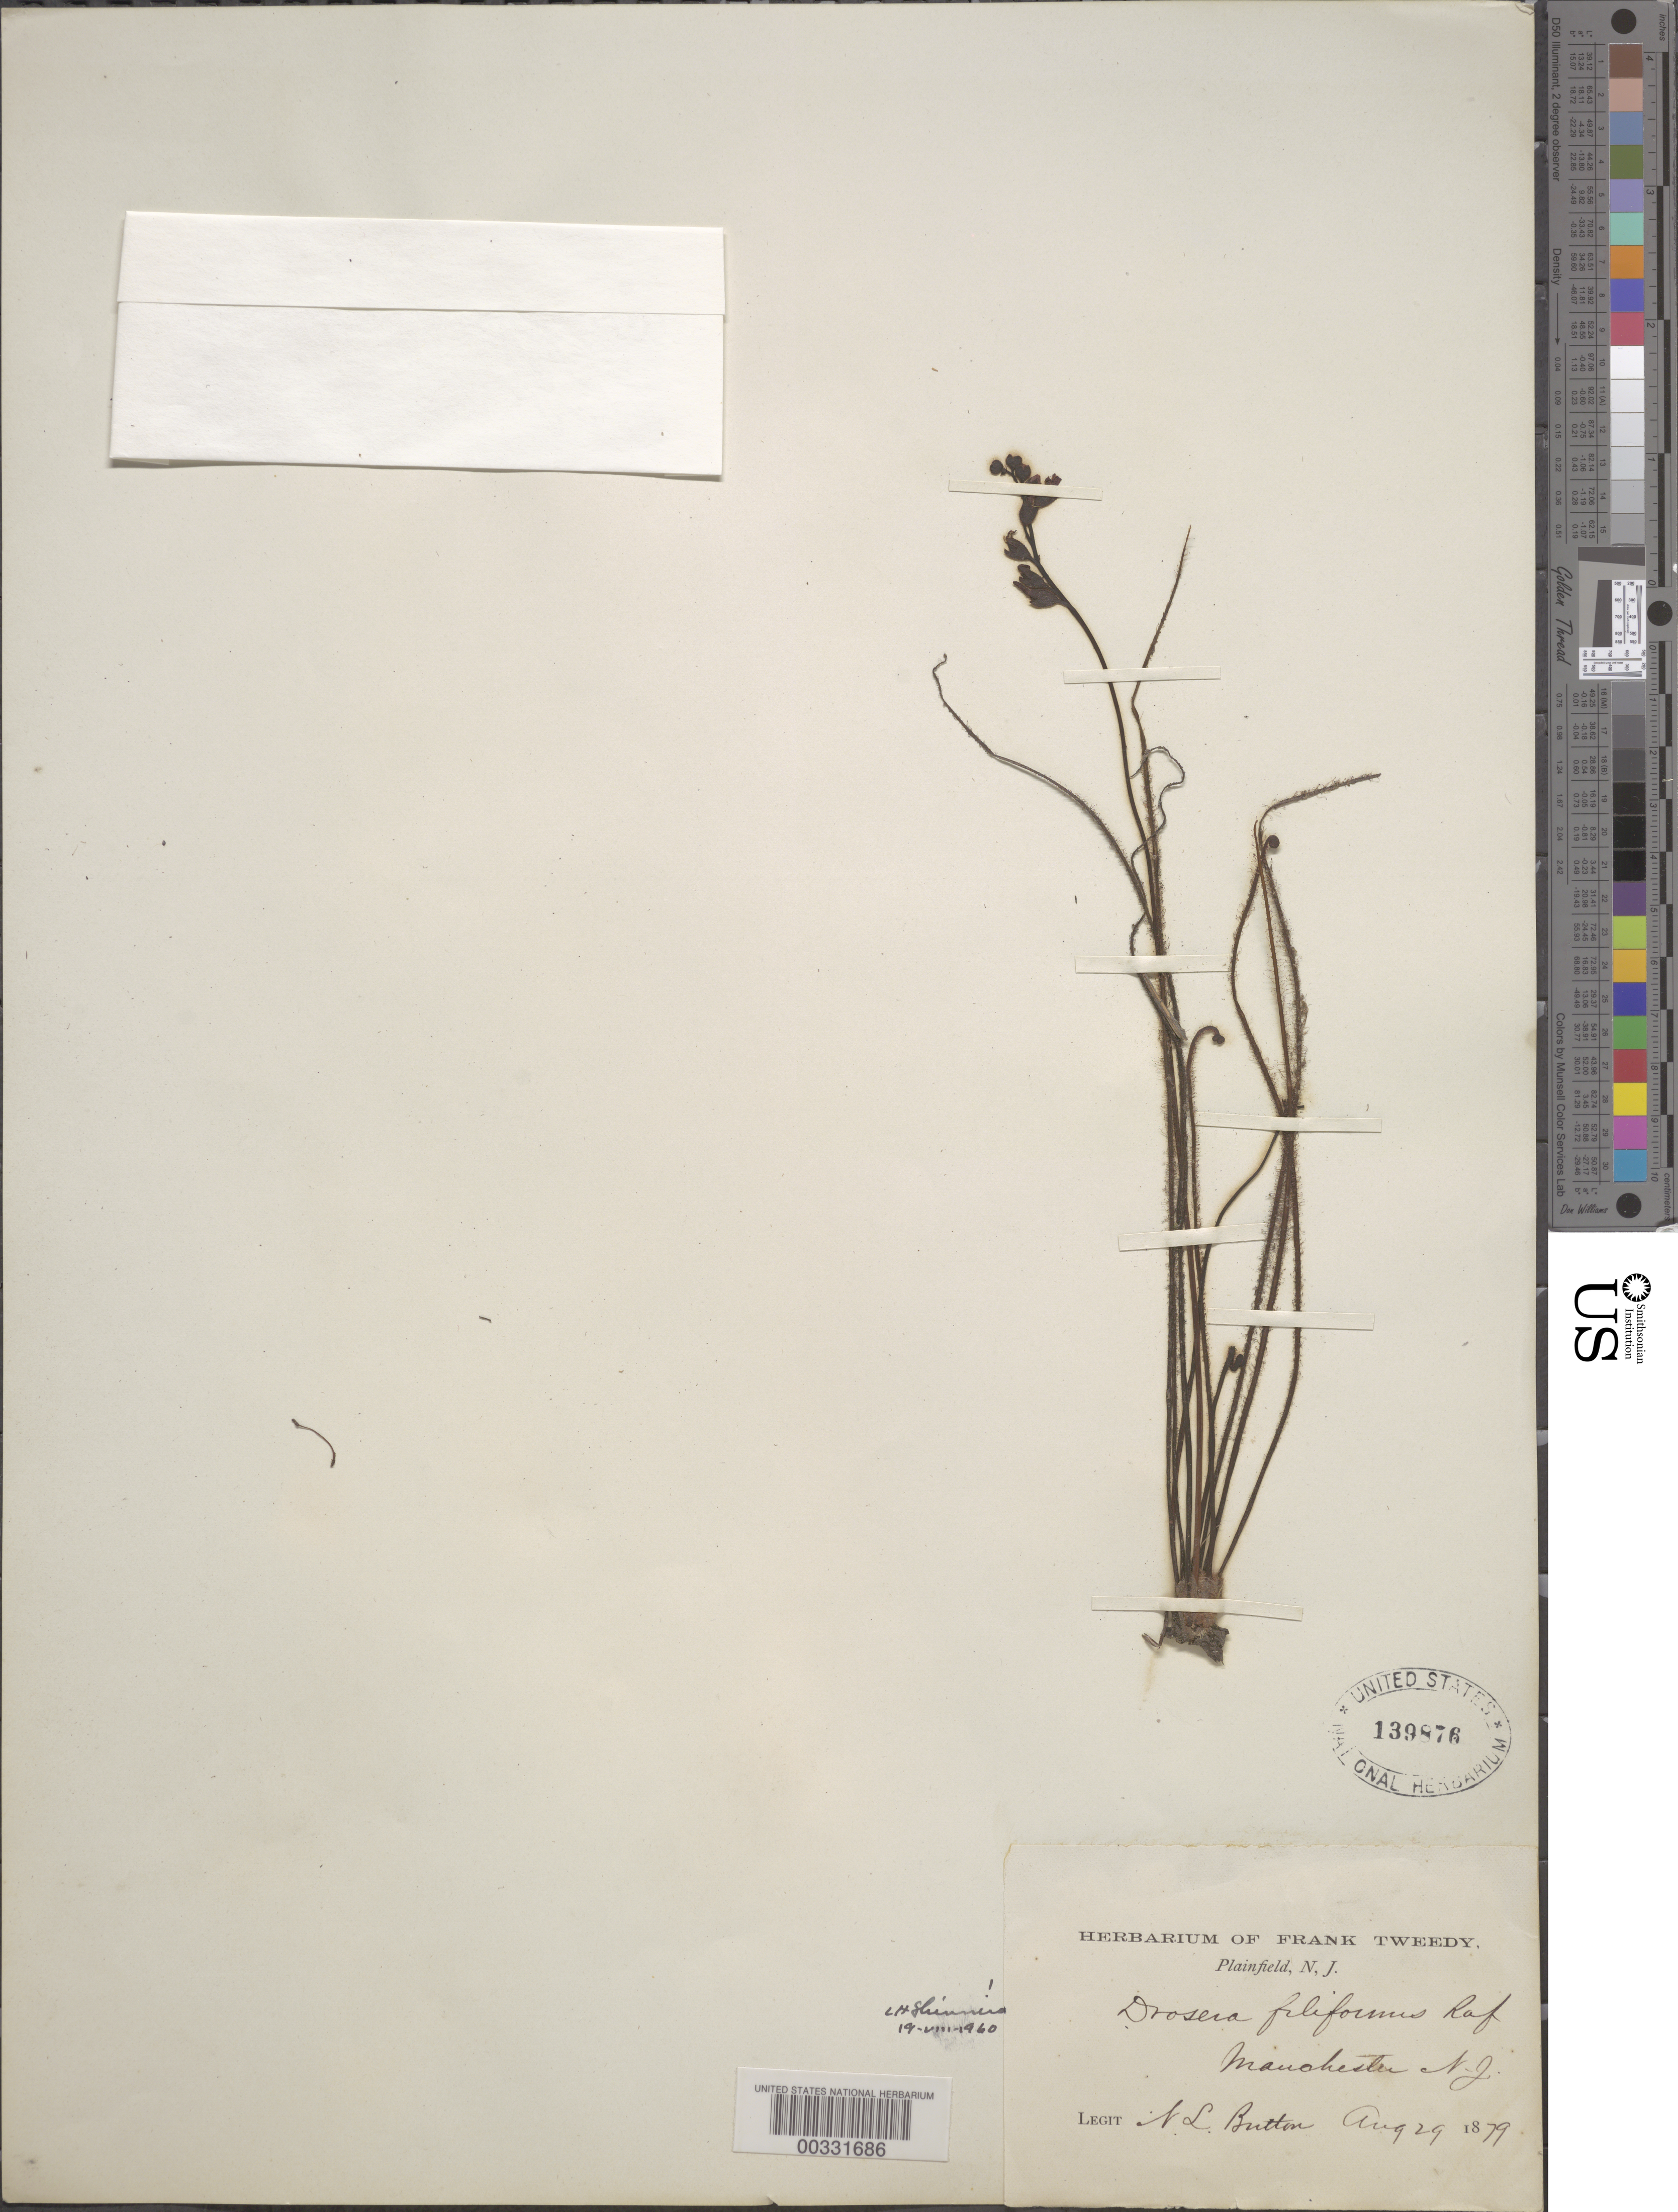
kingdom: Plantae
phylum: Tracheophyta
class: Magnoliopsida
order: Caryophyllales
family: Droseraceae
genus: Drosera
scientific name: Drosera filiformis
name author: Raf.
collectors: N. Britton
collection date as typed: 29 Aug 1879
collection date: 1879-08-29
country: United States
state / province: Vermont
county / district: Bennington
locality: Manchester (label says New Jersey)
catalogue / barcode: US 139876